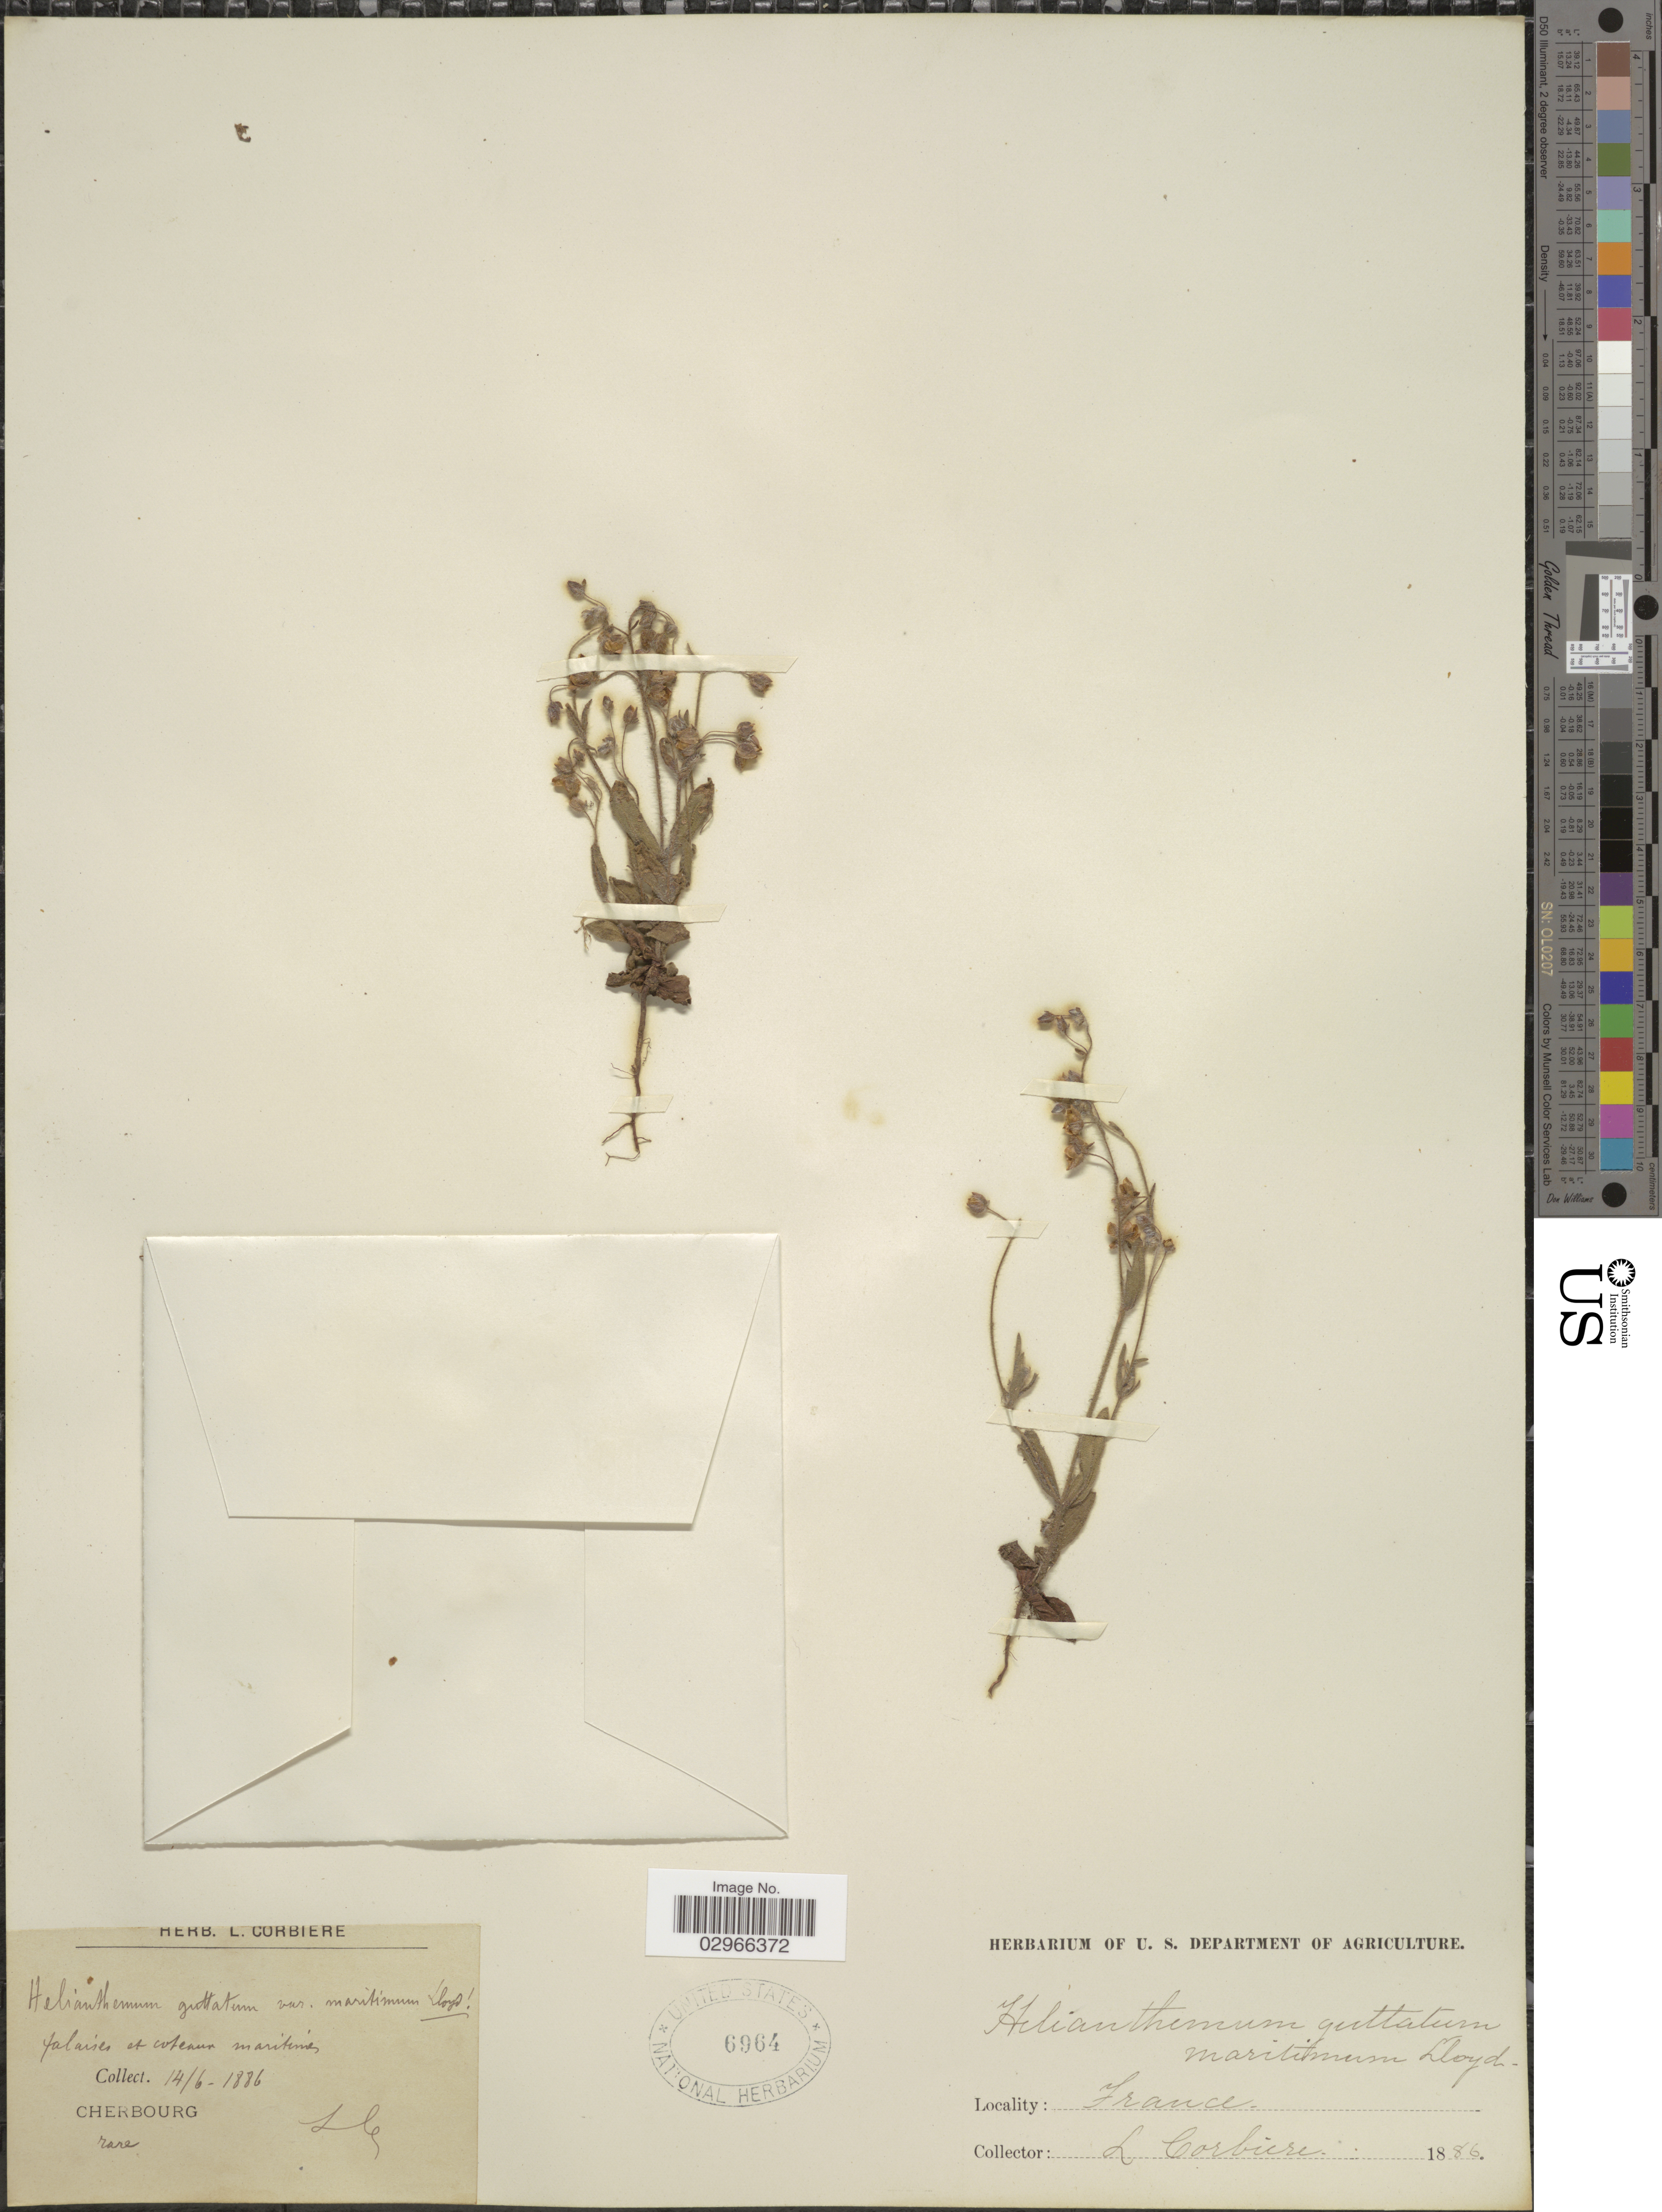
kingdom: Plantae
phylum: Tracheophyta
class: Magnoliopsida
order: Malvales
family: Cistaceae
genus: Tuberaria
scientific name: Tuberaria guttata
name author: (L.) Fourr.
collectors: L. Corbière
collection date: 1886-06-14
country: France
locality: Cherbourg.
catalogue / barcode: US 6964